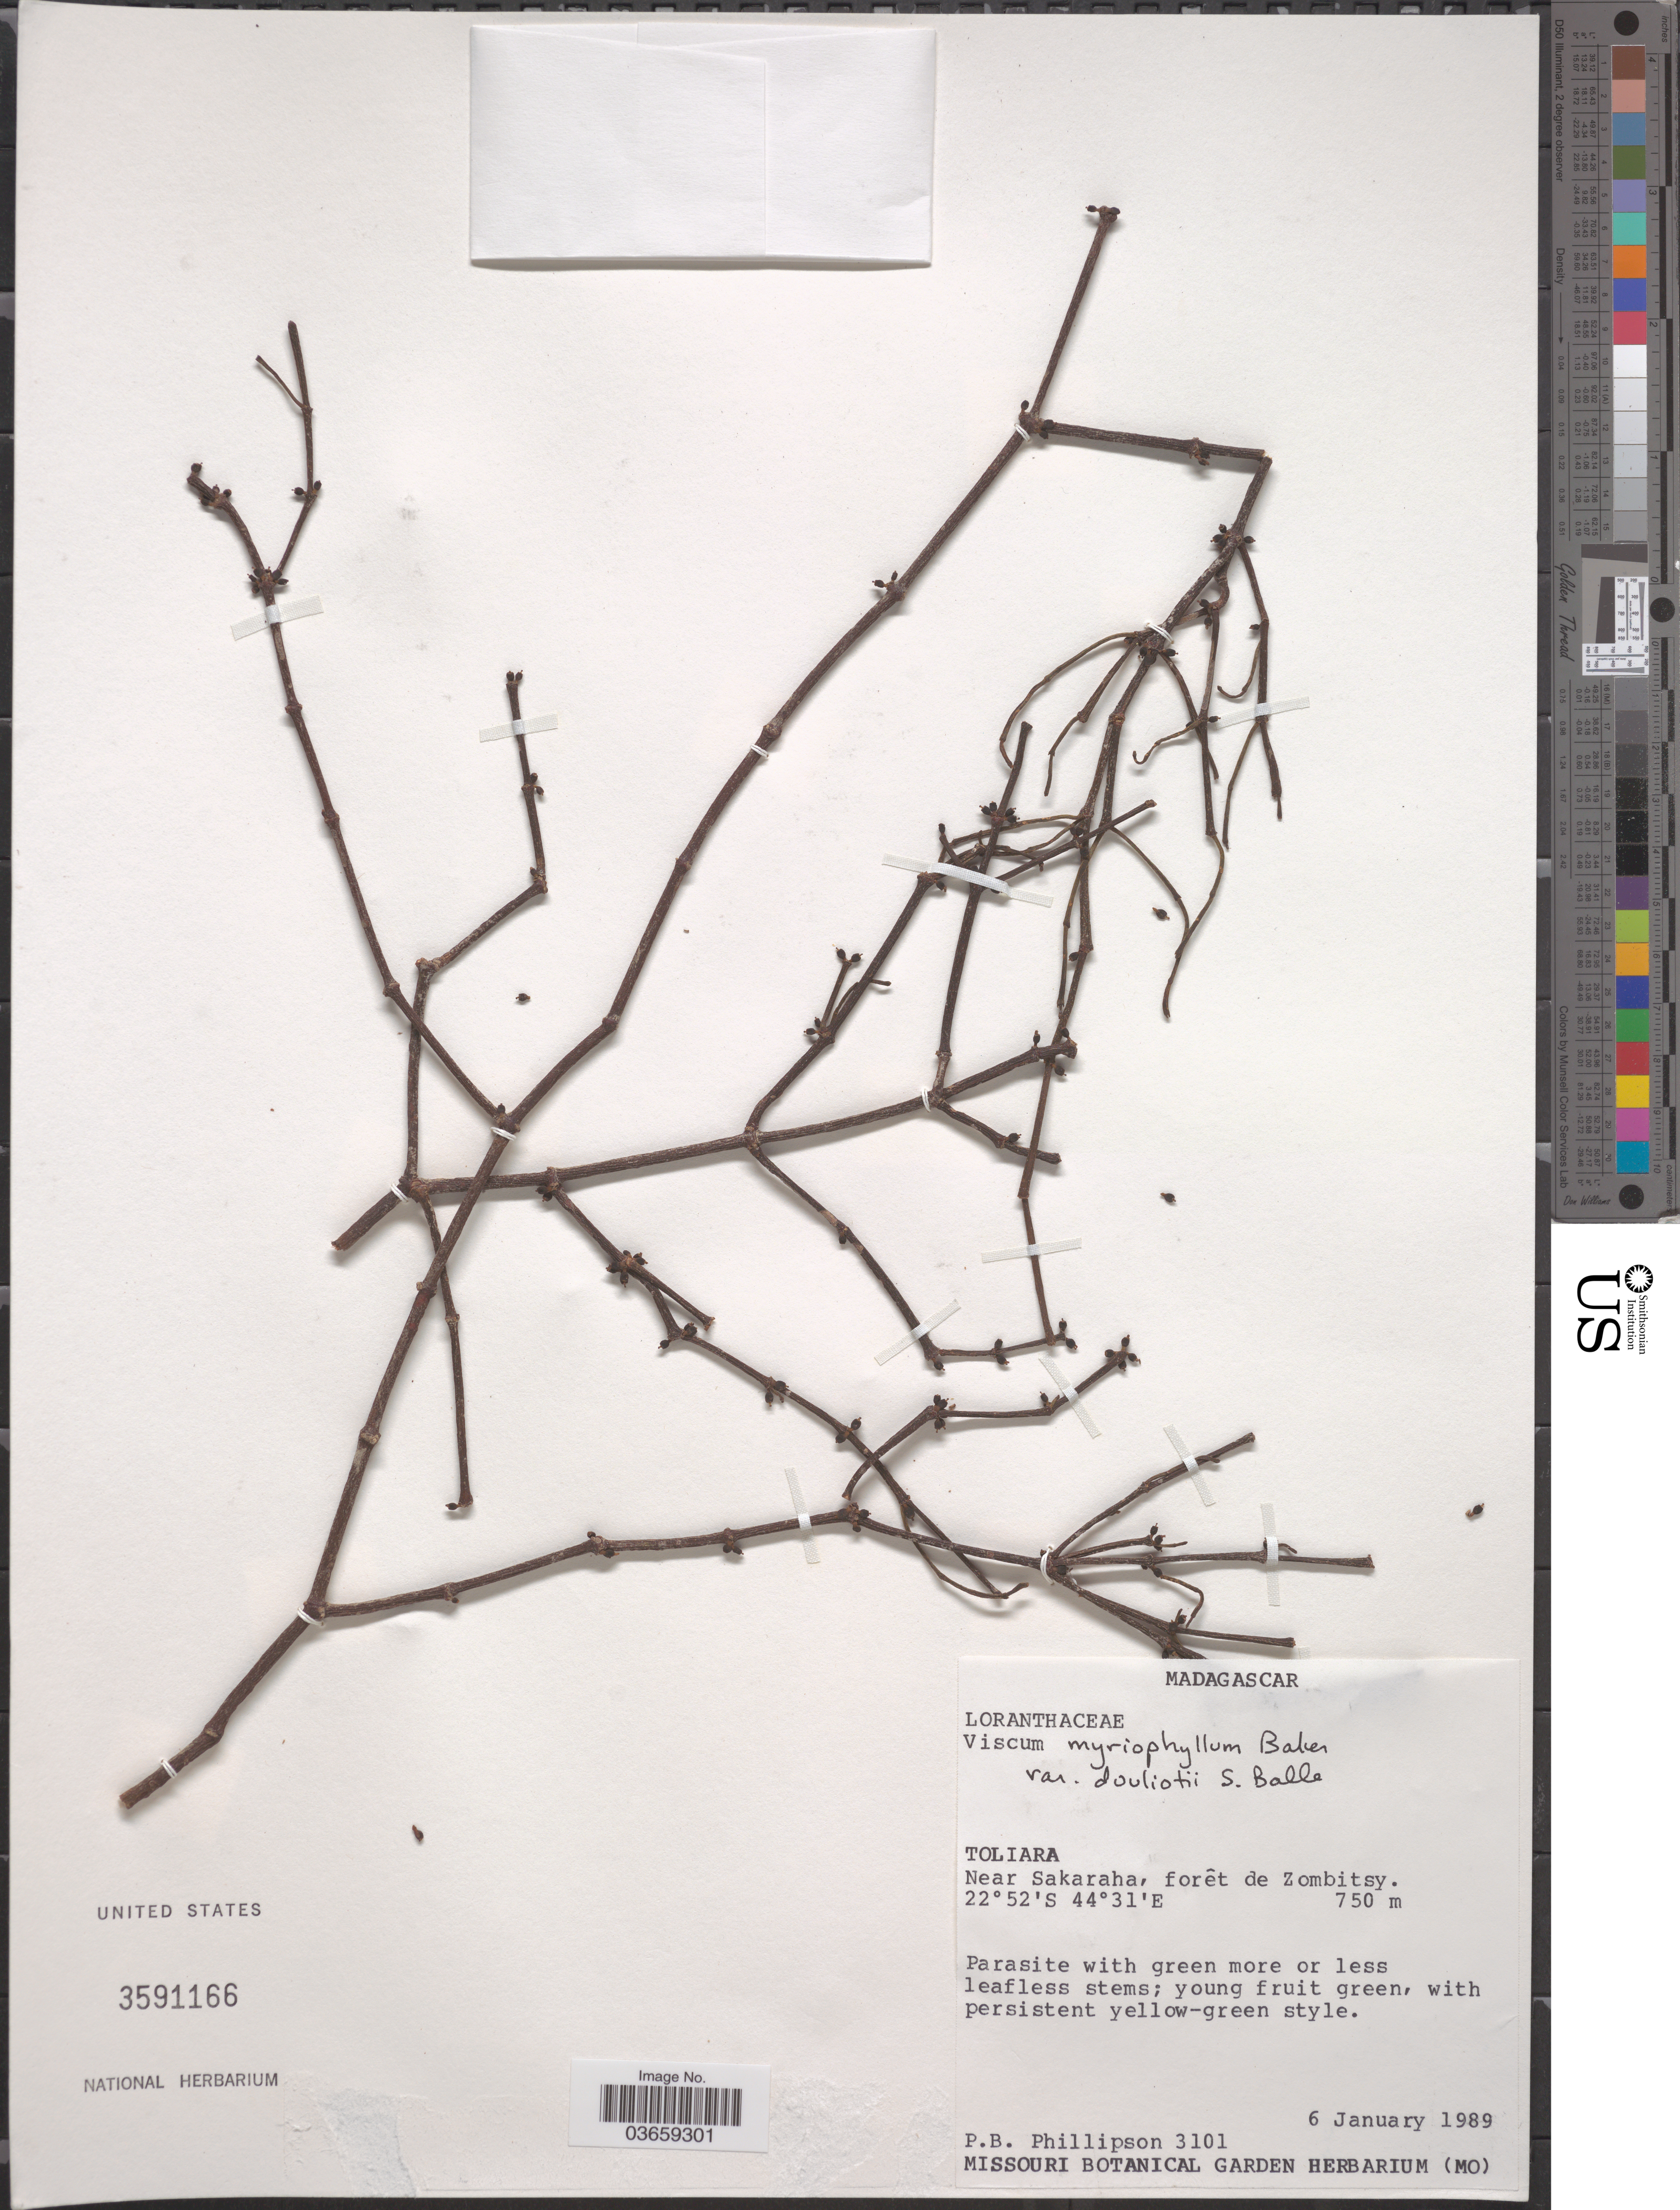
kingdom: Plantae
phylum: Tracheophyta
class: Magnoliopsida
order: Santalales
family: Viscaceae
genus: Viscum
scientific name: Viscum myriophyllum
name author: (Kunth) Eichler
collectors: P. B. Phillipson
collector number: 3101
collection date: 1989-01-06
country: Madagascar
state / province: Atsimo-Andrefana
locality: Near Sakaraha, forêt de Zombitsy.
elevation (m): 750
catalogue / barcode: US 3591166